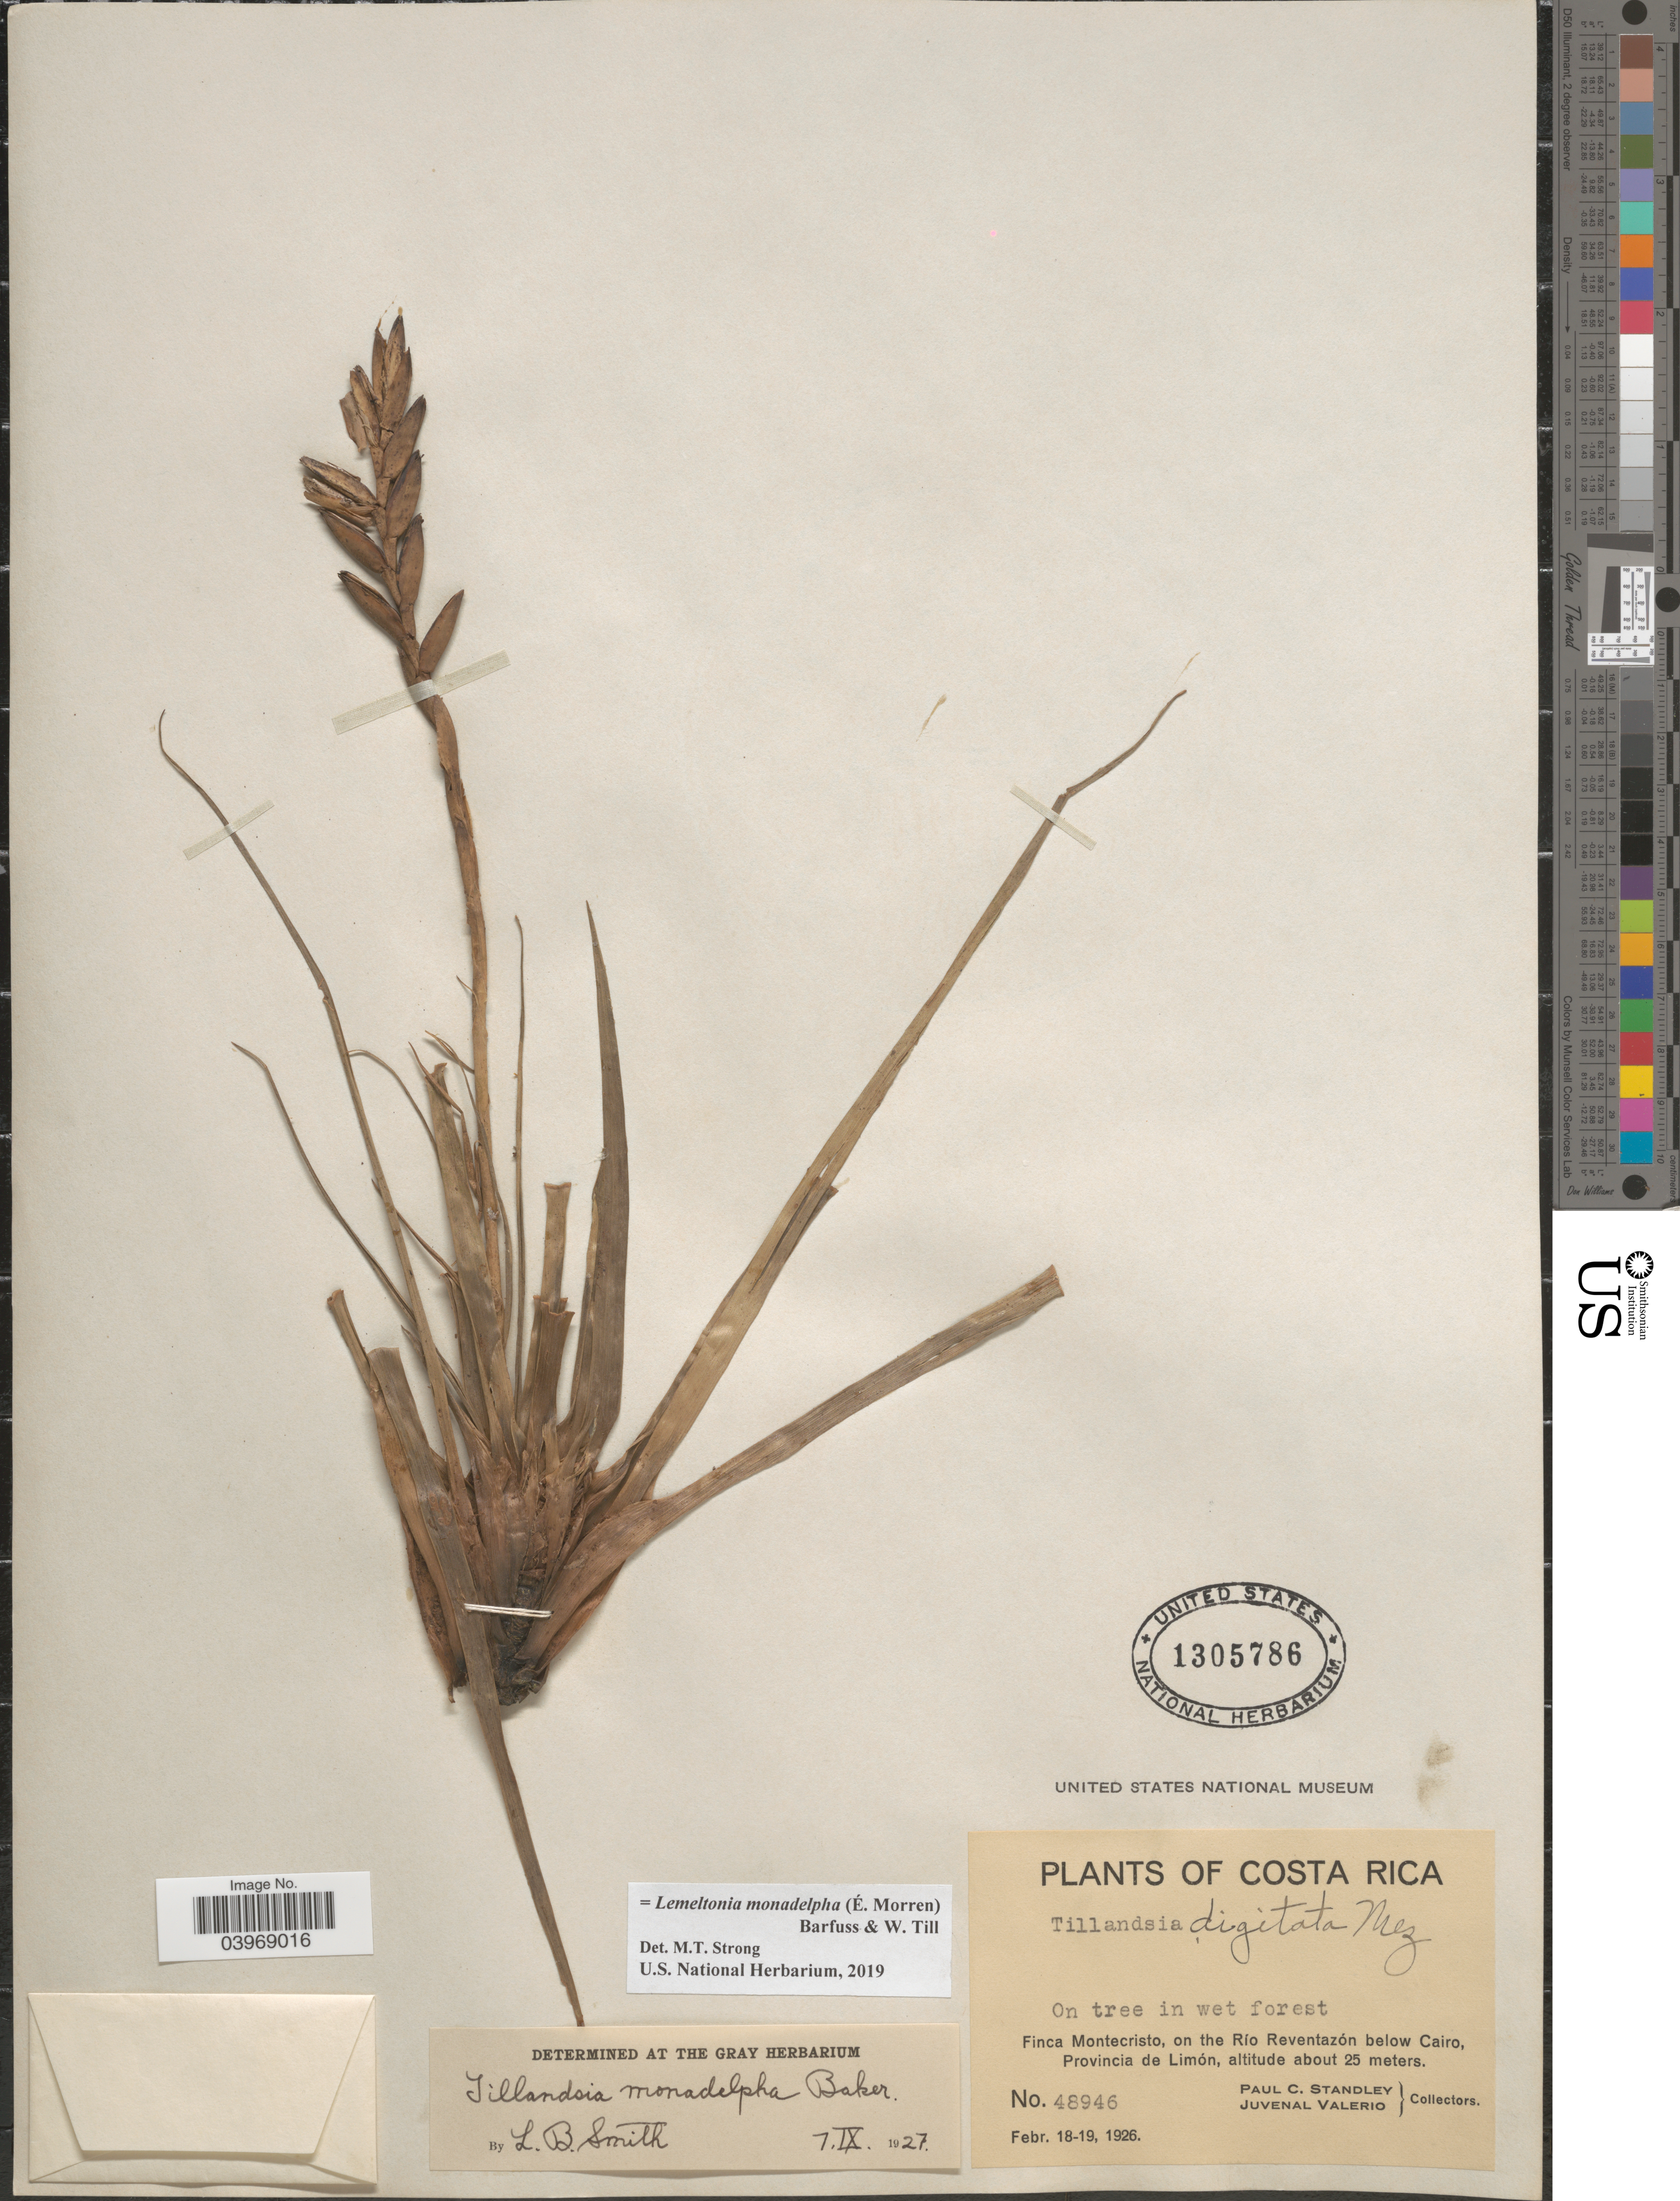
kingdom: Plantae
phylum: Tracheophyta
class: Liliopsida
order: Poales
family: Bromeliaceae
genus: Lemeltonia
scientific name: Lemeltonia monadelpha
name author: (É. Morren) Barfuss & W. Till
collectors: P. C. Standley & J. Valerio R.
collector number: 48946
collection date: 1926-02-18/1926-02-19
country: Costa Rica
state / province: Limón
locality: Finca Montecristo, on the Río Reventazón below Cairo.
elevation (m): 25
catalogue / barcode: US 1305786